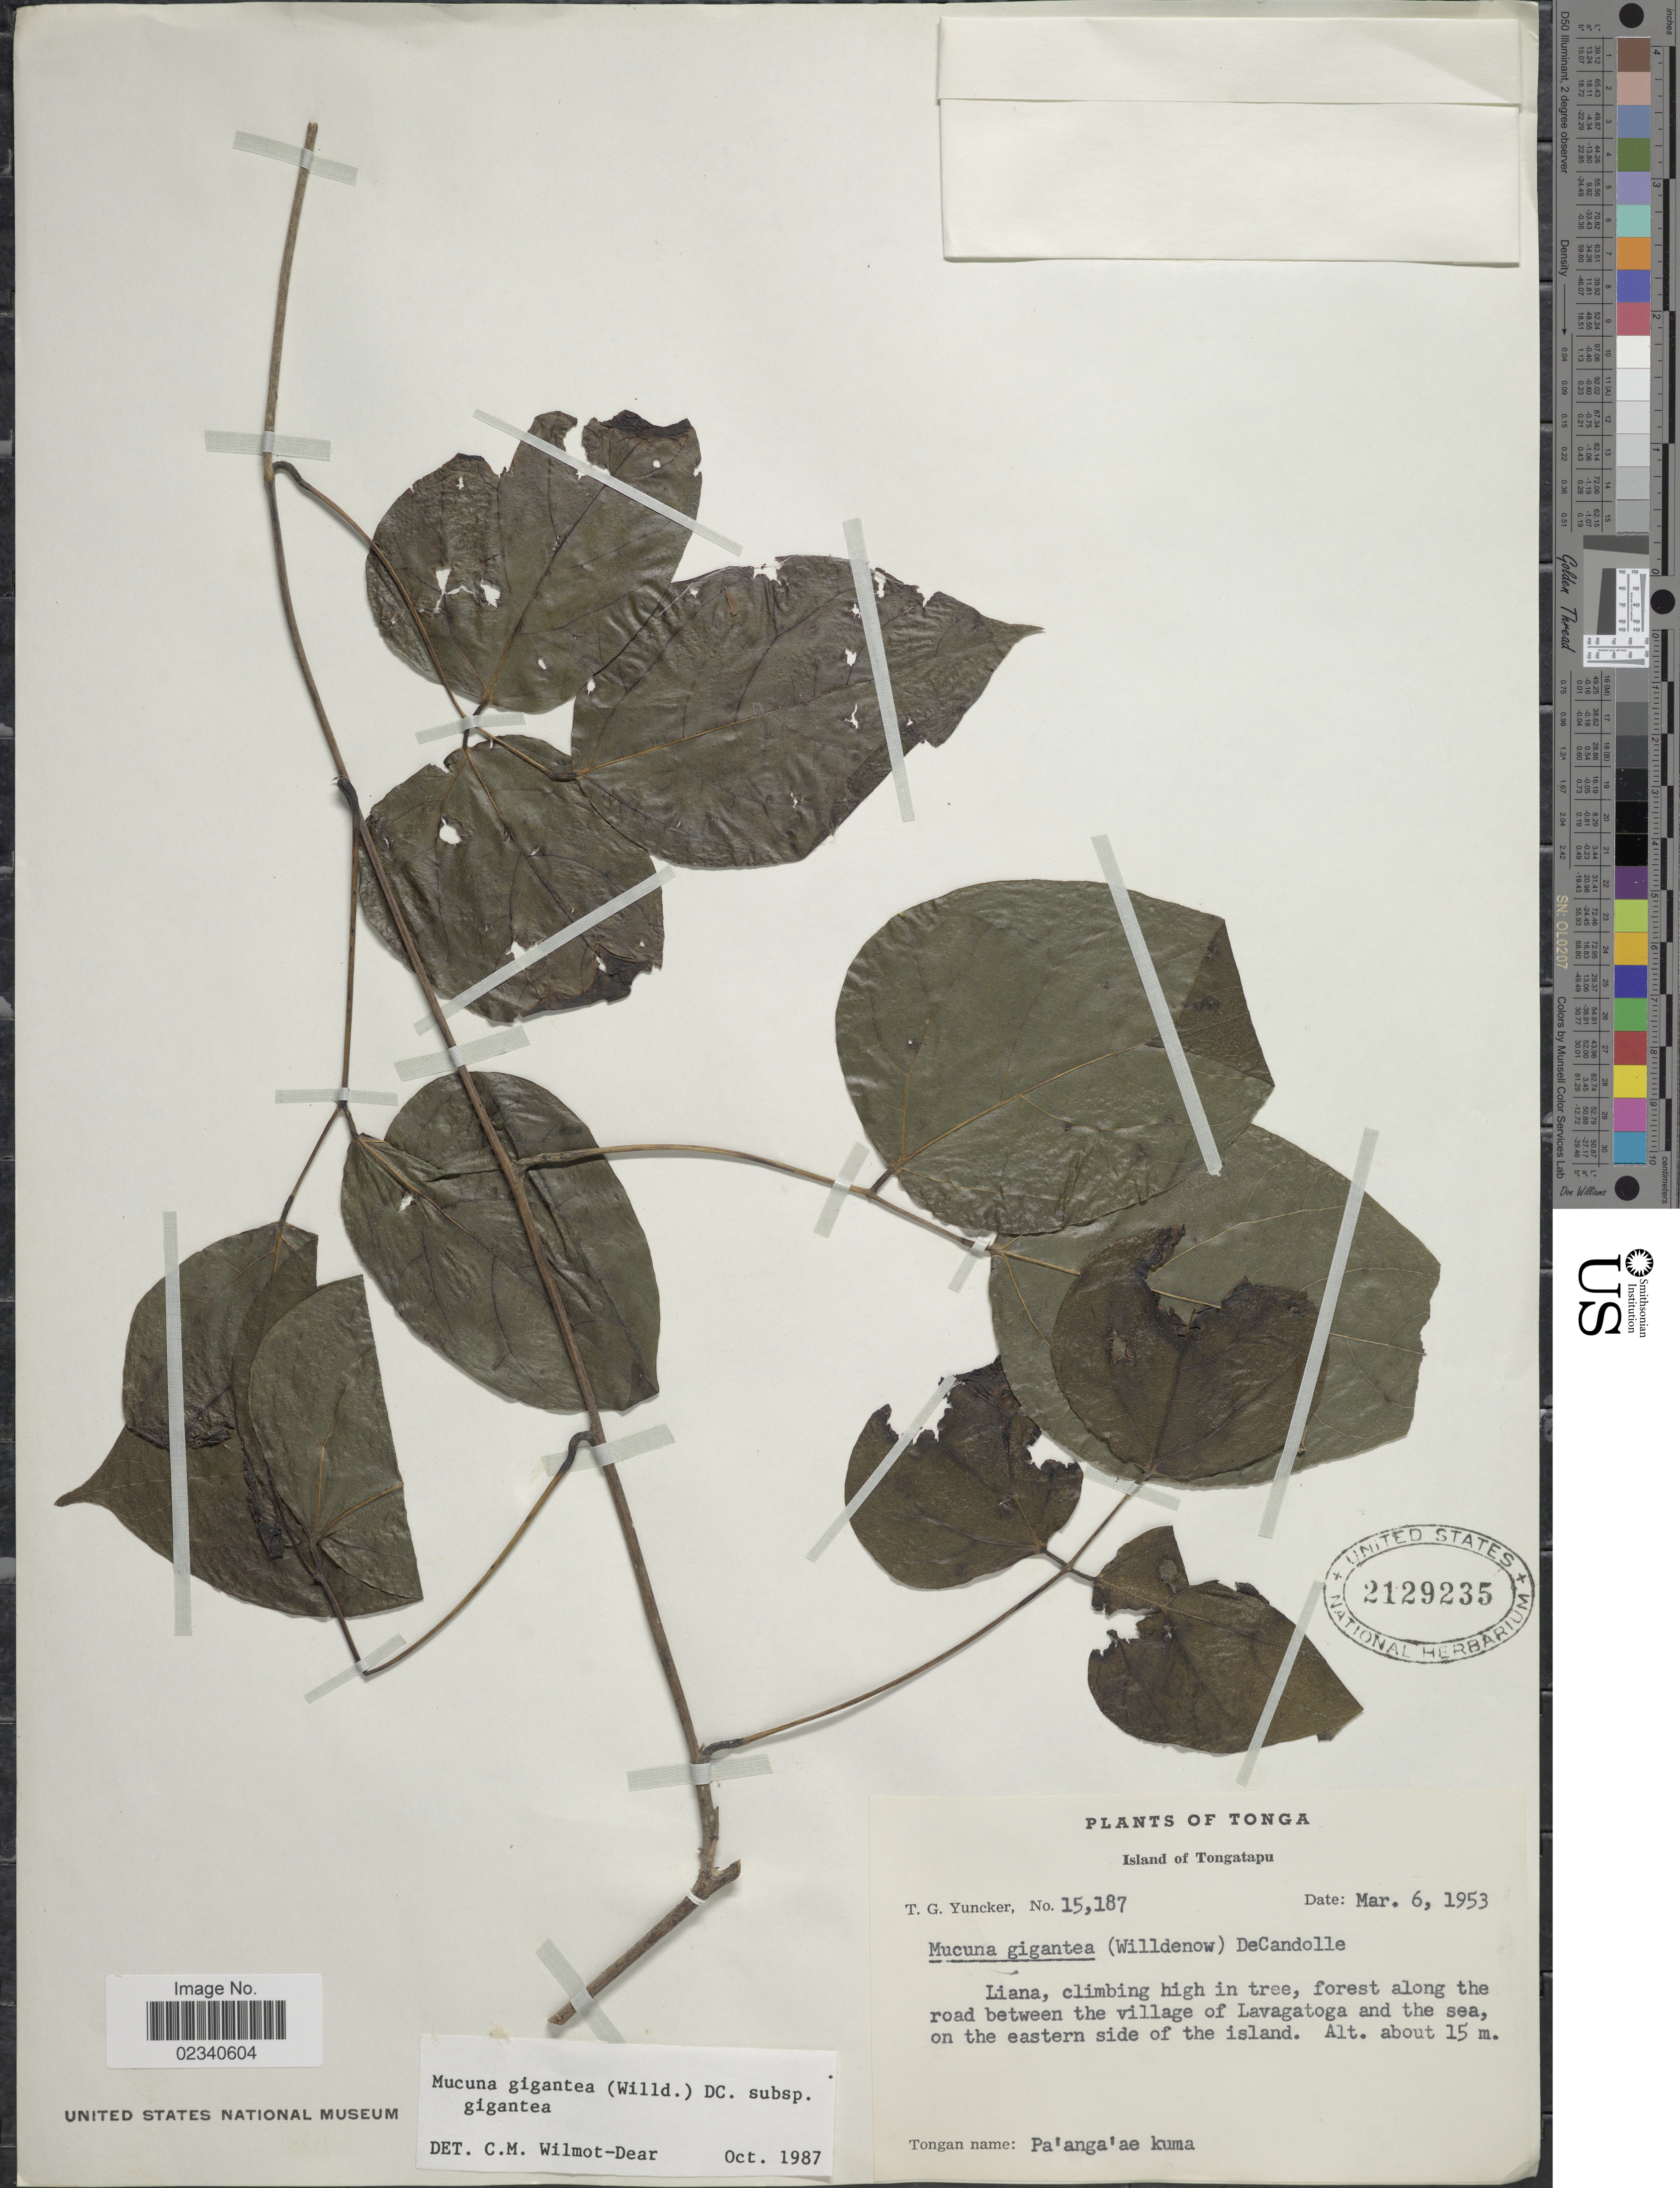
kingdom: Plantae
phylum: Tracheophyta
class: Magnoliopsida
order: Fabales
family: Fabaceae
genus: Mucuna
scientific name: Mucuna gigantea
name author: (Willd.) DC.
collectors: T. G. Yuncker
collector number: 15187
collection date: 1953-03-06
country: Tonga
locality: Island of Tongatapu. along the road between the village of Lavagatoga and the sea, on the eastern side of island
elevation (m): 15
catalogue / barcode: US 2129235